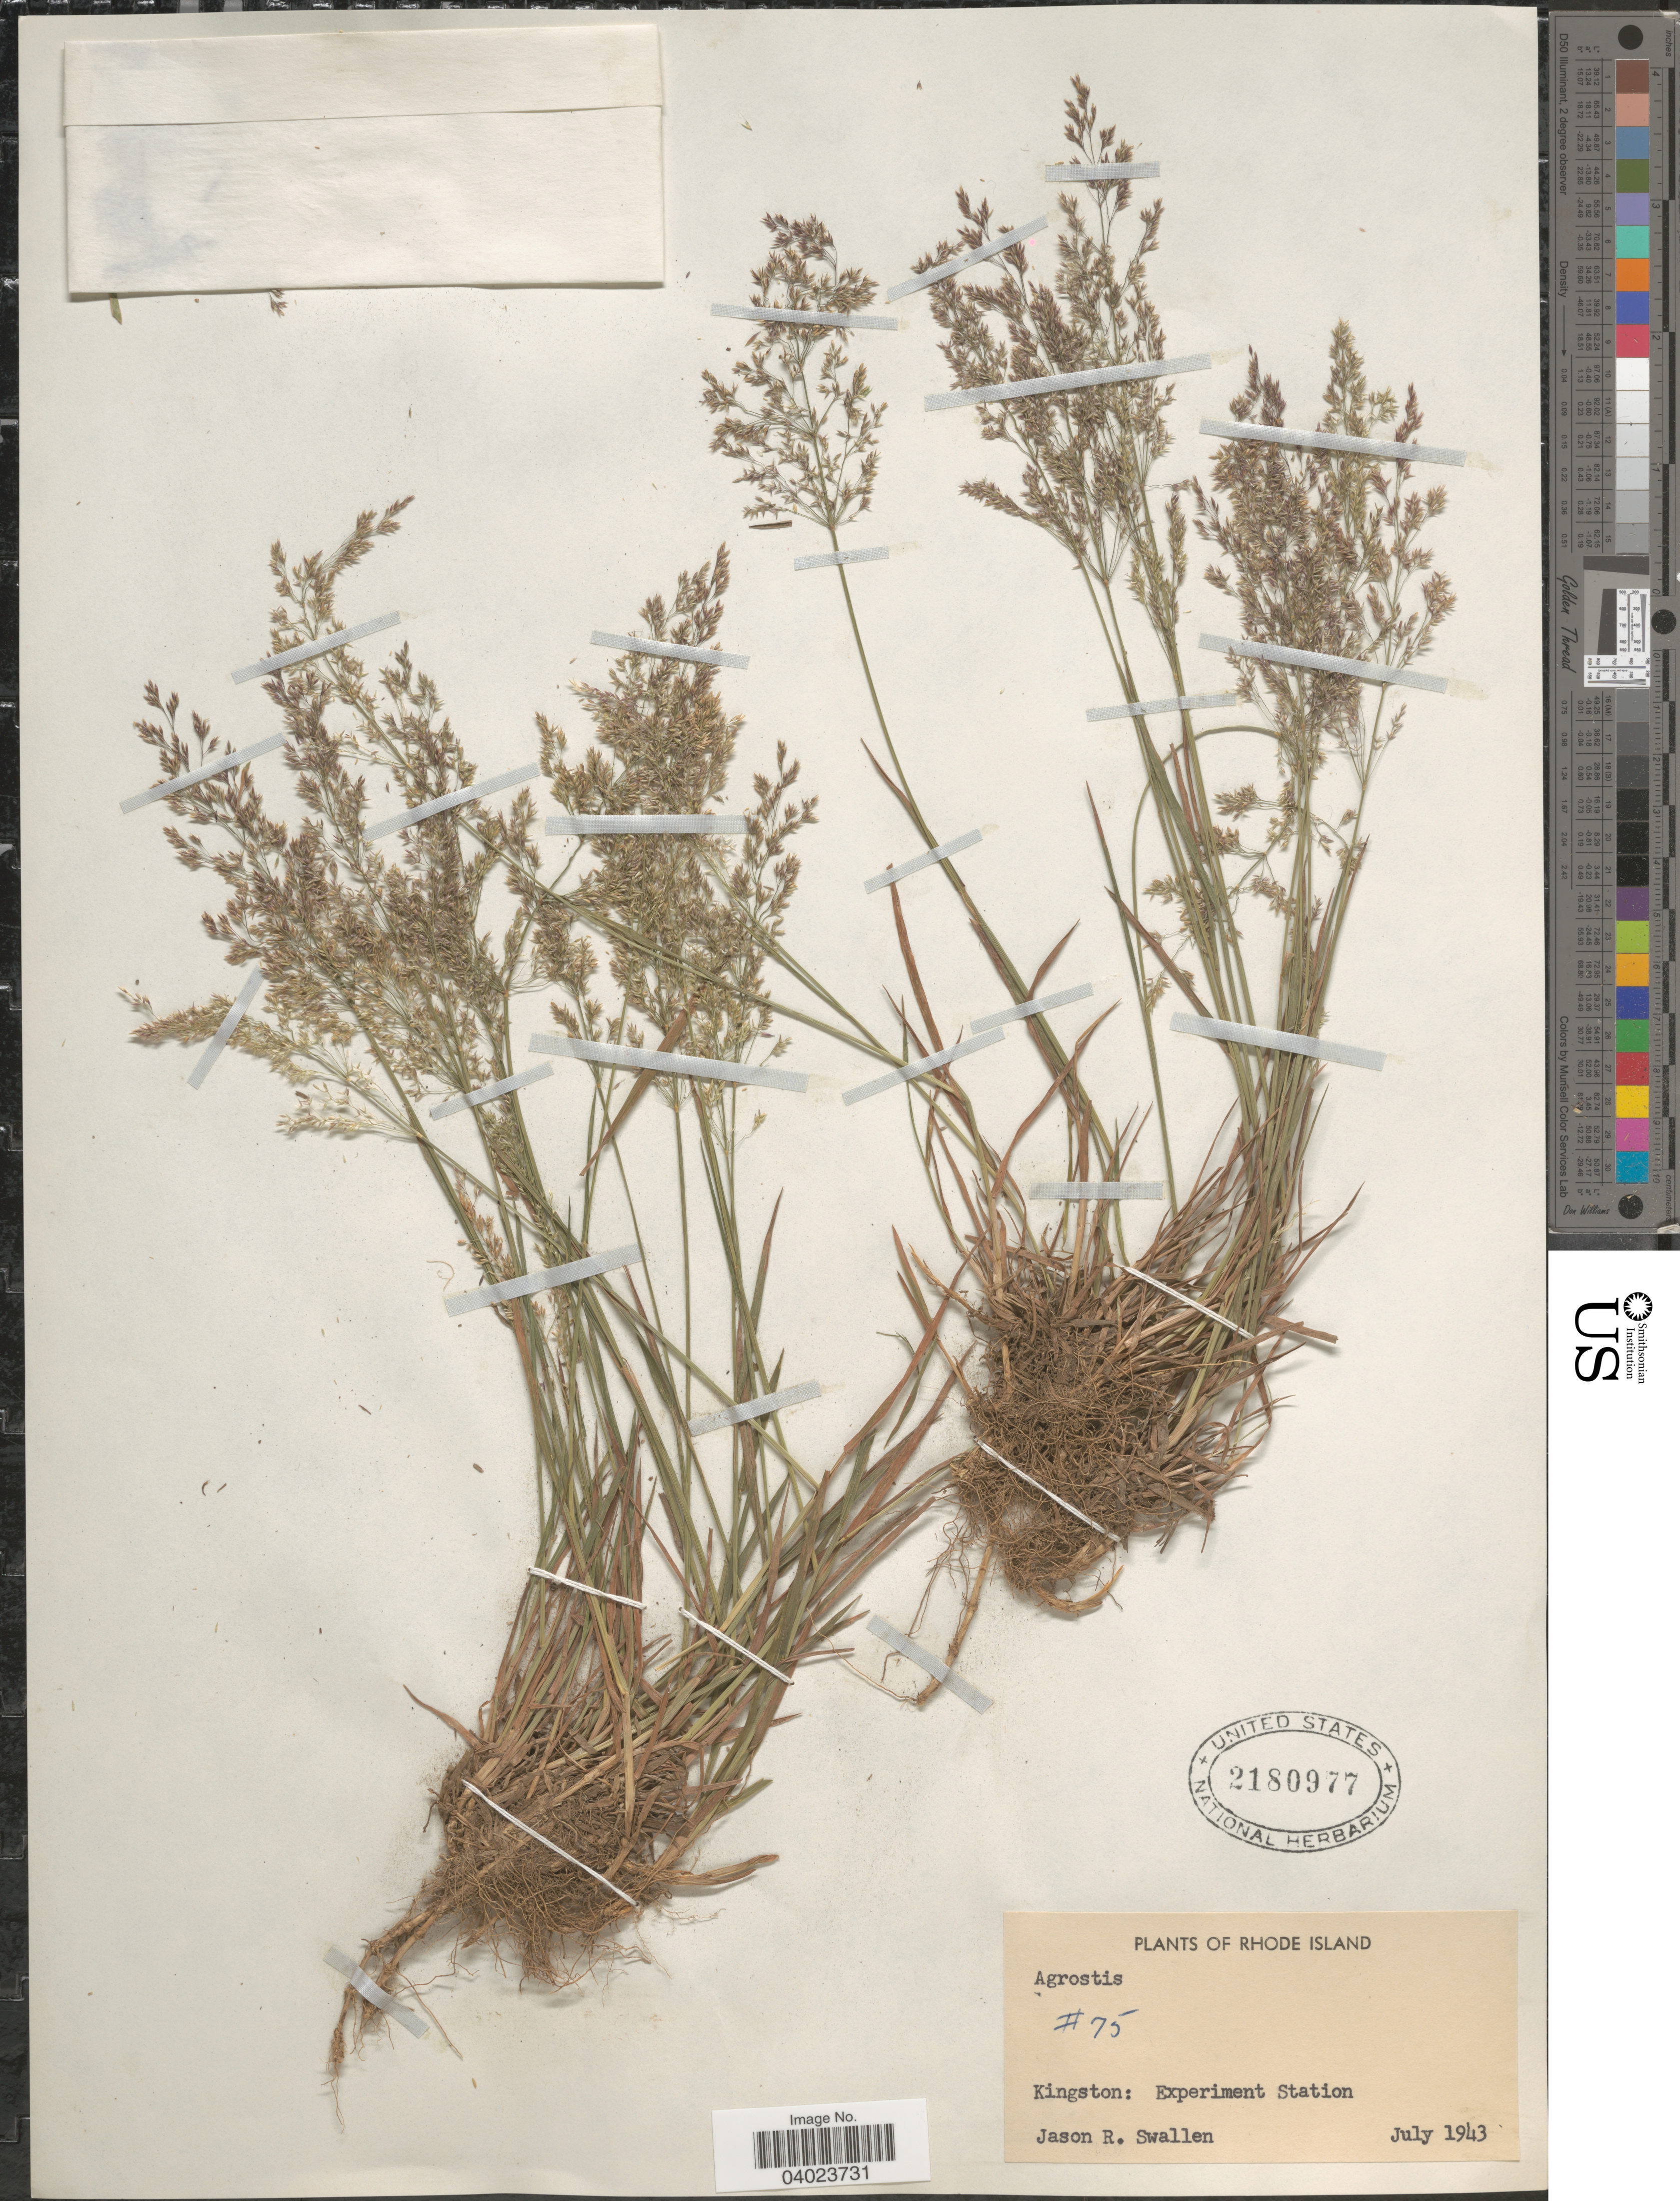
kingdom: Plantae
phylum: Tracheophyta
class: Liliopsida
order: Poales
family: Poaceae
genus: Agrostis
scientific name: Agrostis sp.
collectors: J. R. Swallen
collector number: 75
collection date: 1943-07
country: United States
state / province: Rhode Island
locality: Kingston: Experiment Station.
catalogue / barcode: US 2180977